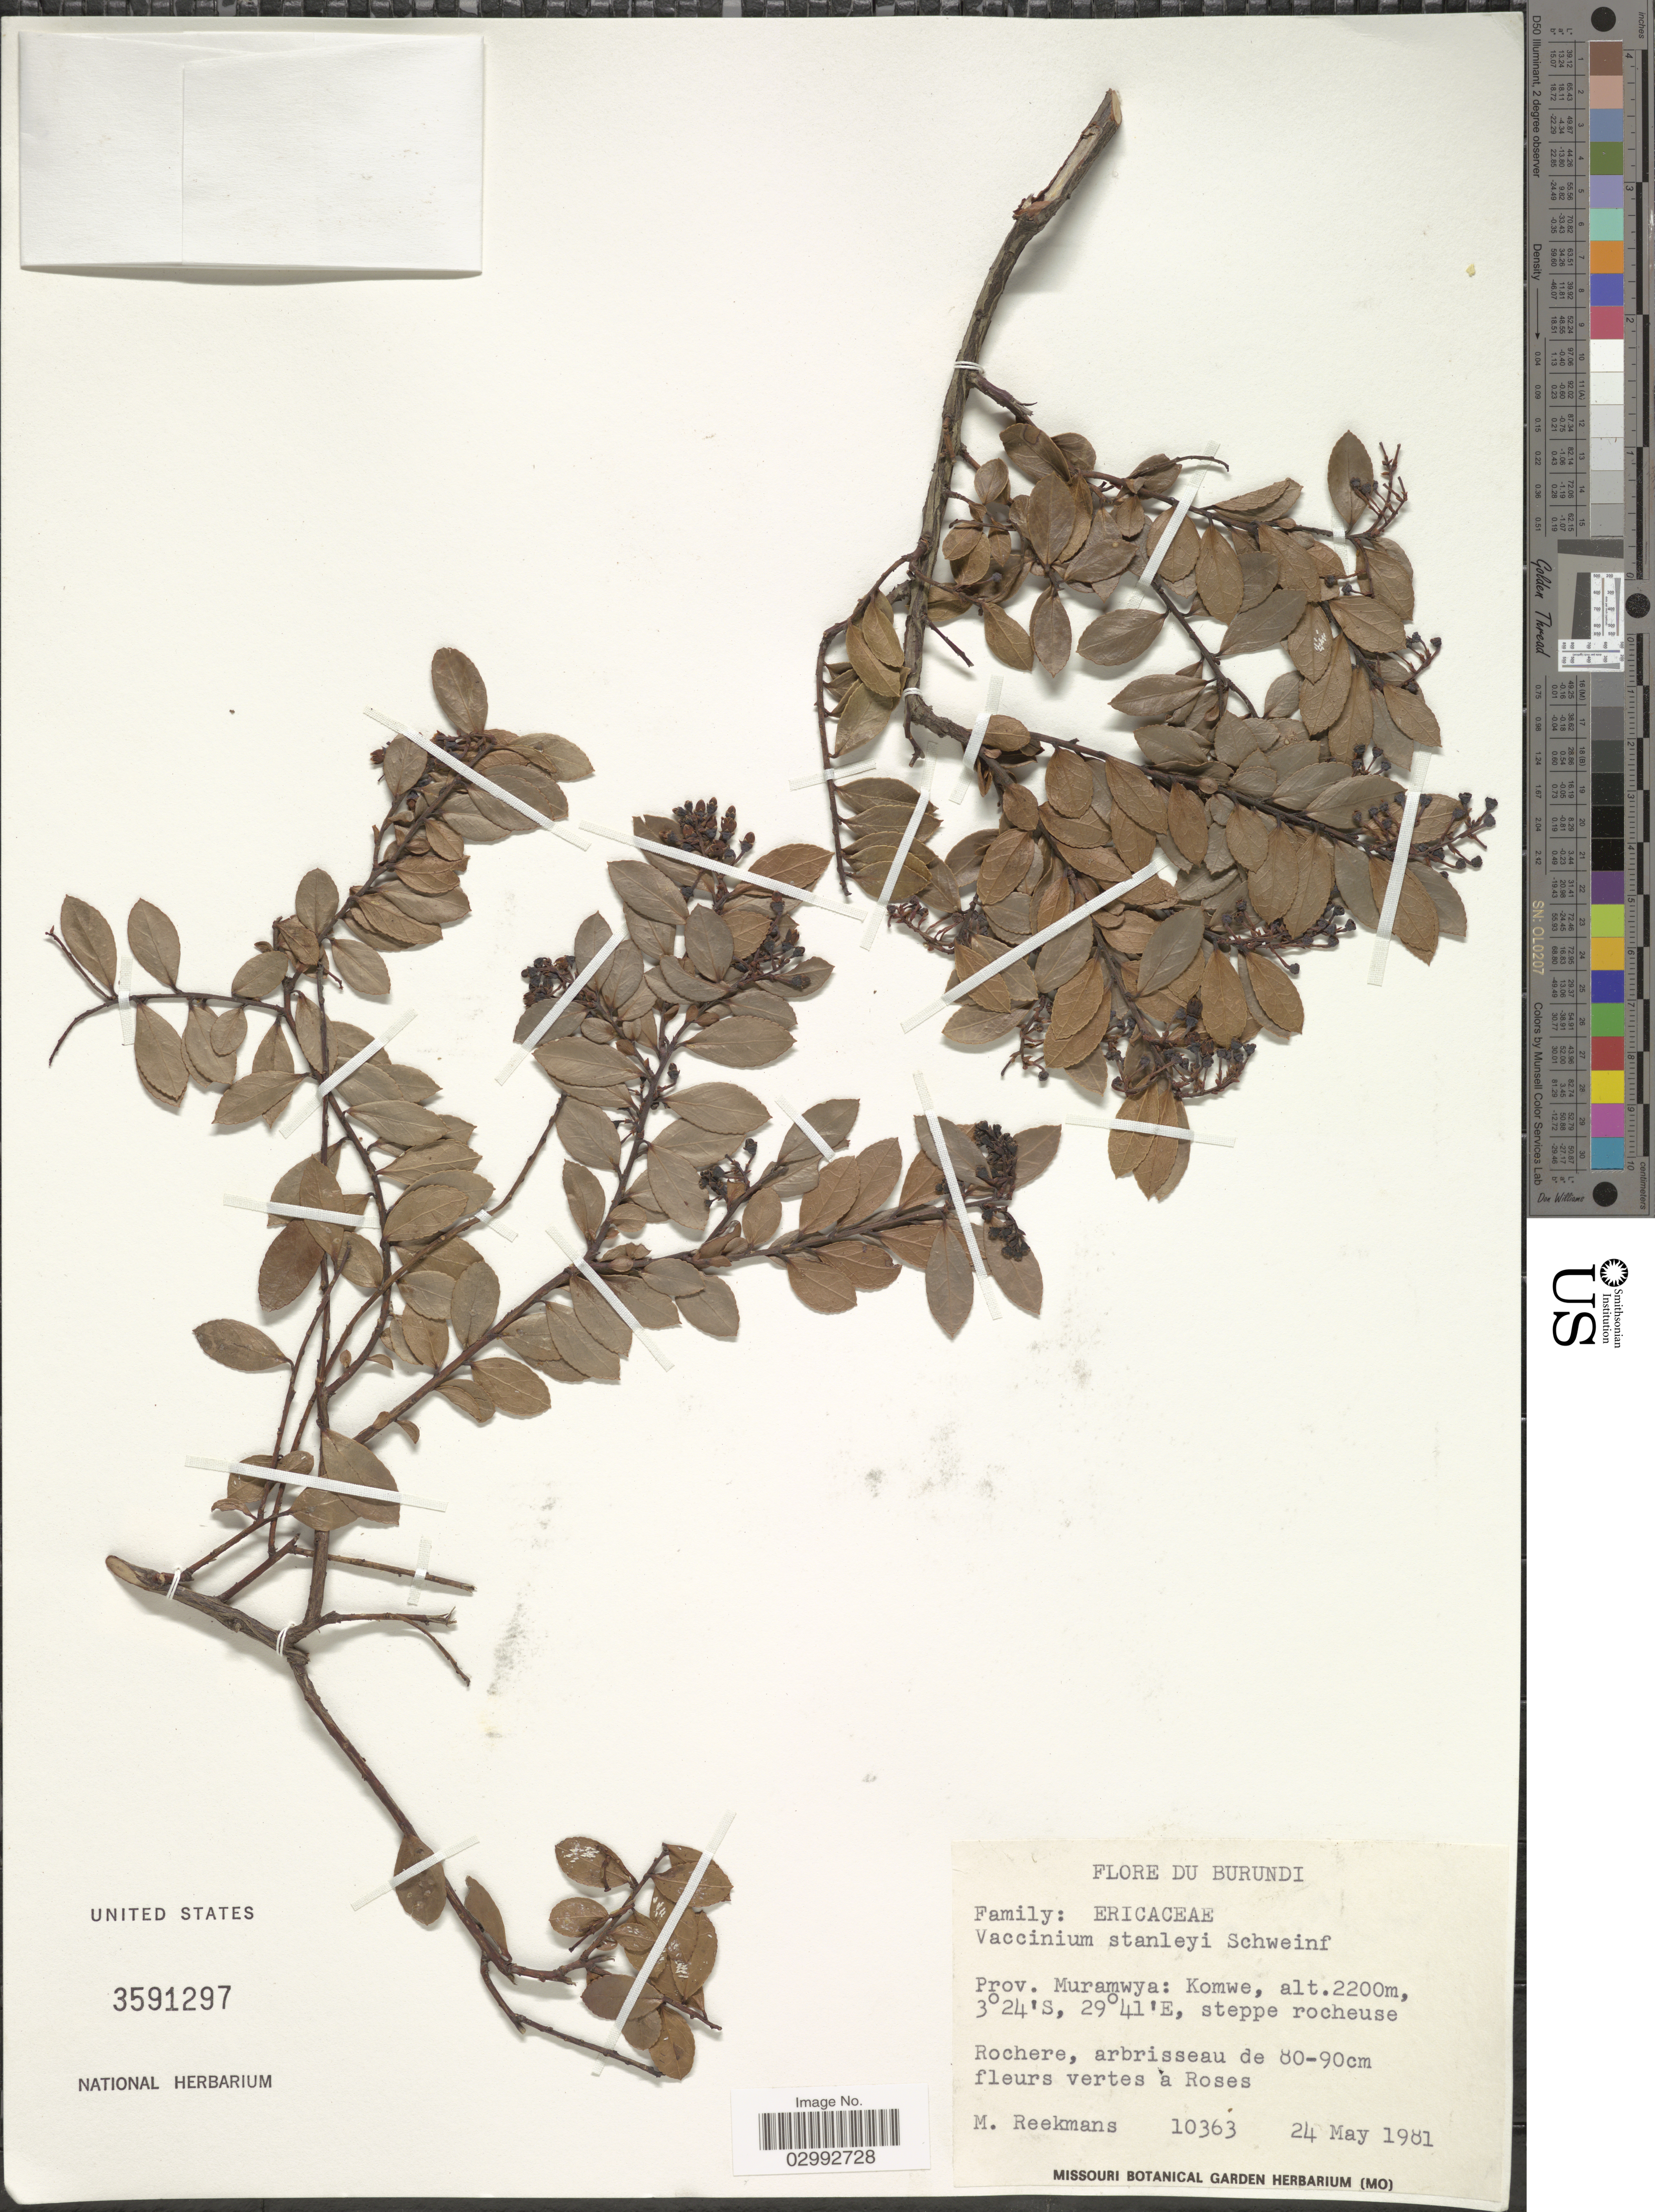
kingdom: Plantae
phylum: Tracheophyta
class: Magnoliopsida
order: Ericales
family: Ericaceae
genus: Vaccinium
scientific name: Vaccinium stanleyi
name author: Schweinf.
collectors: M. Reekmans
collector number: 10363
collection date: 1981-05-24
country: Burundi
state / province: Muramvya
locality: Prov. Muramwya: Komwe.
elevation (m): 2200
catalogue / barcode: US 3591297